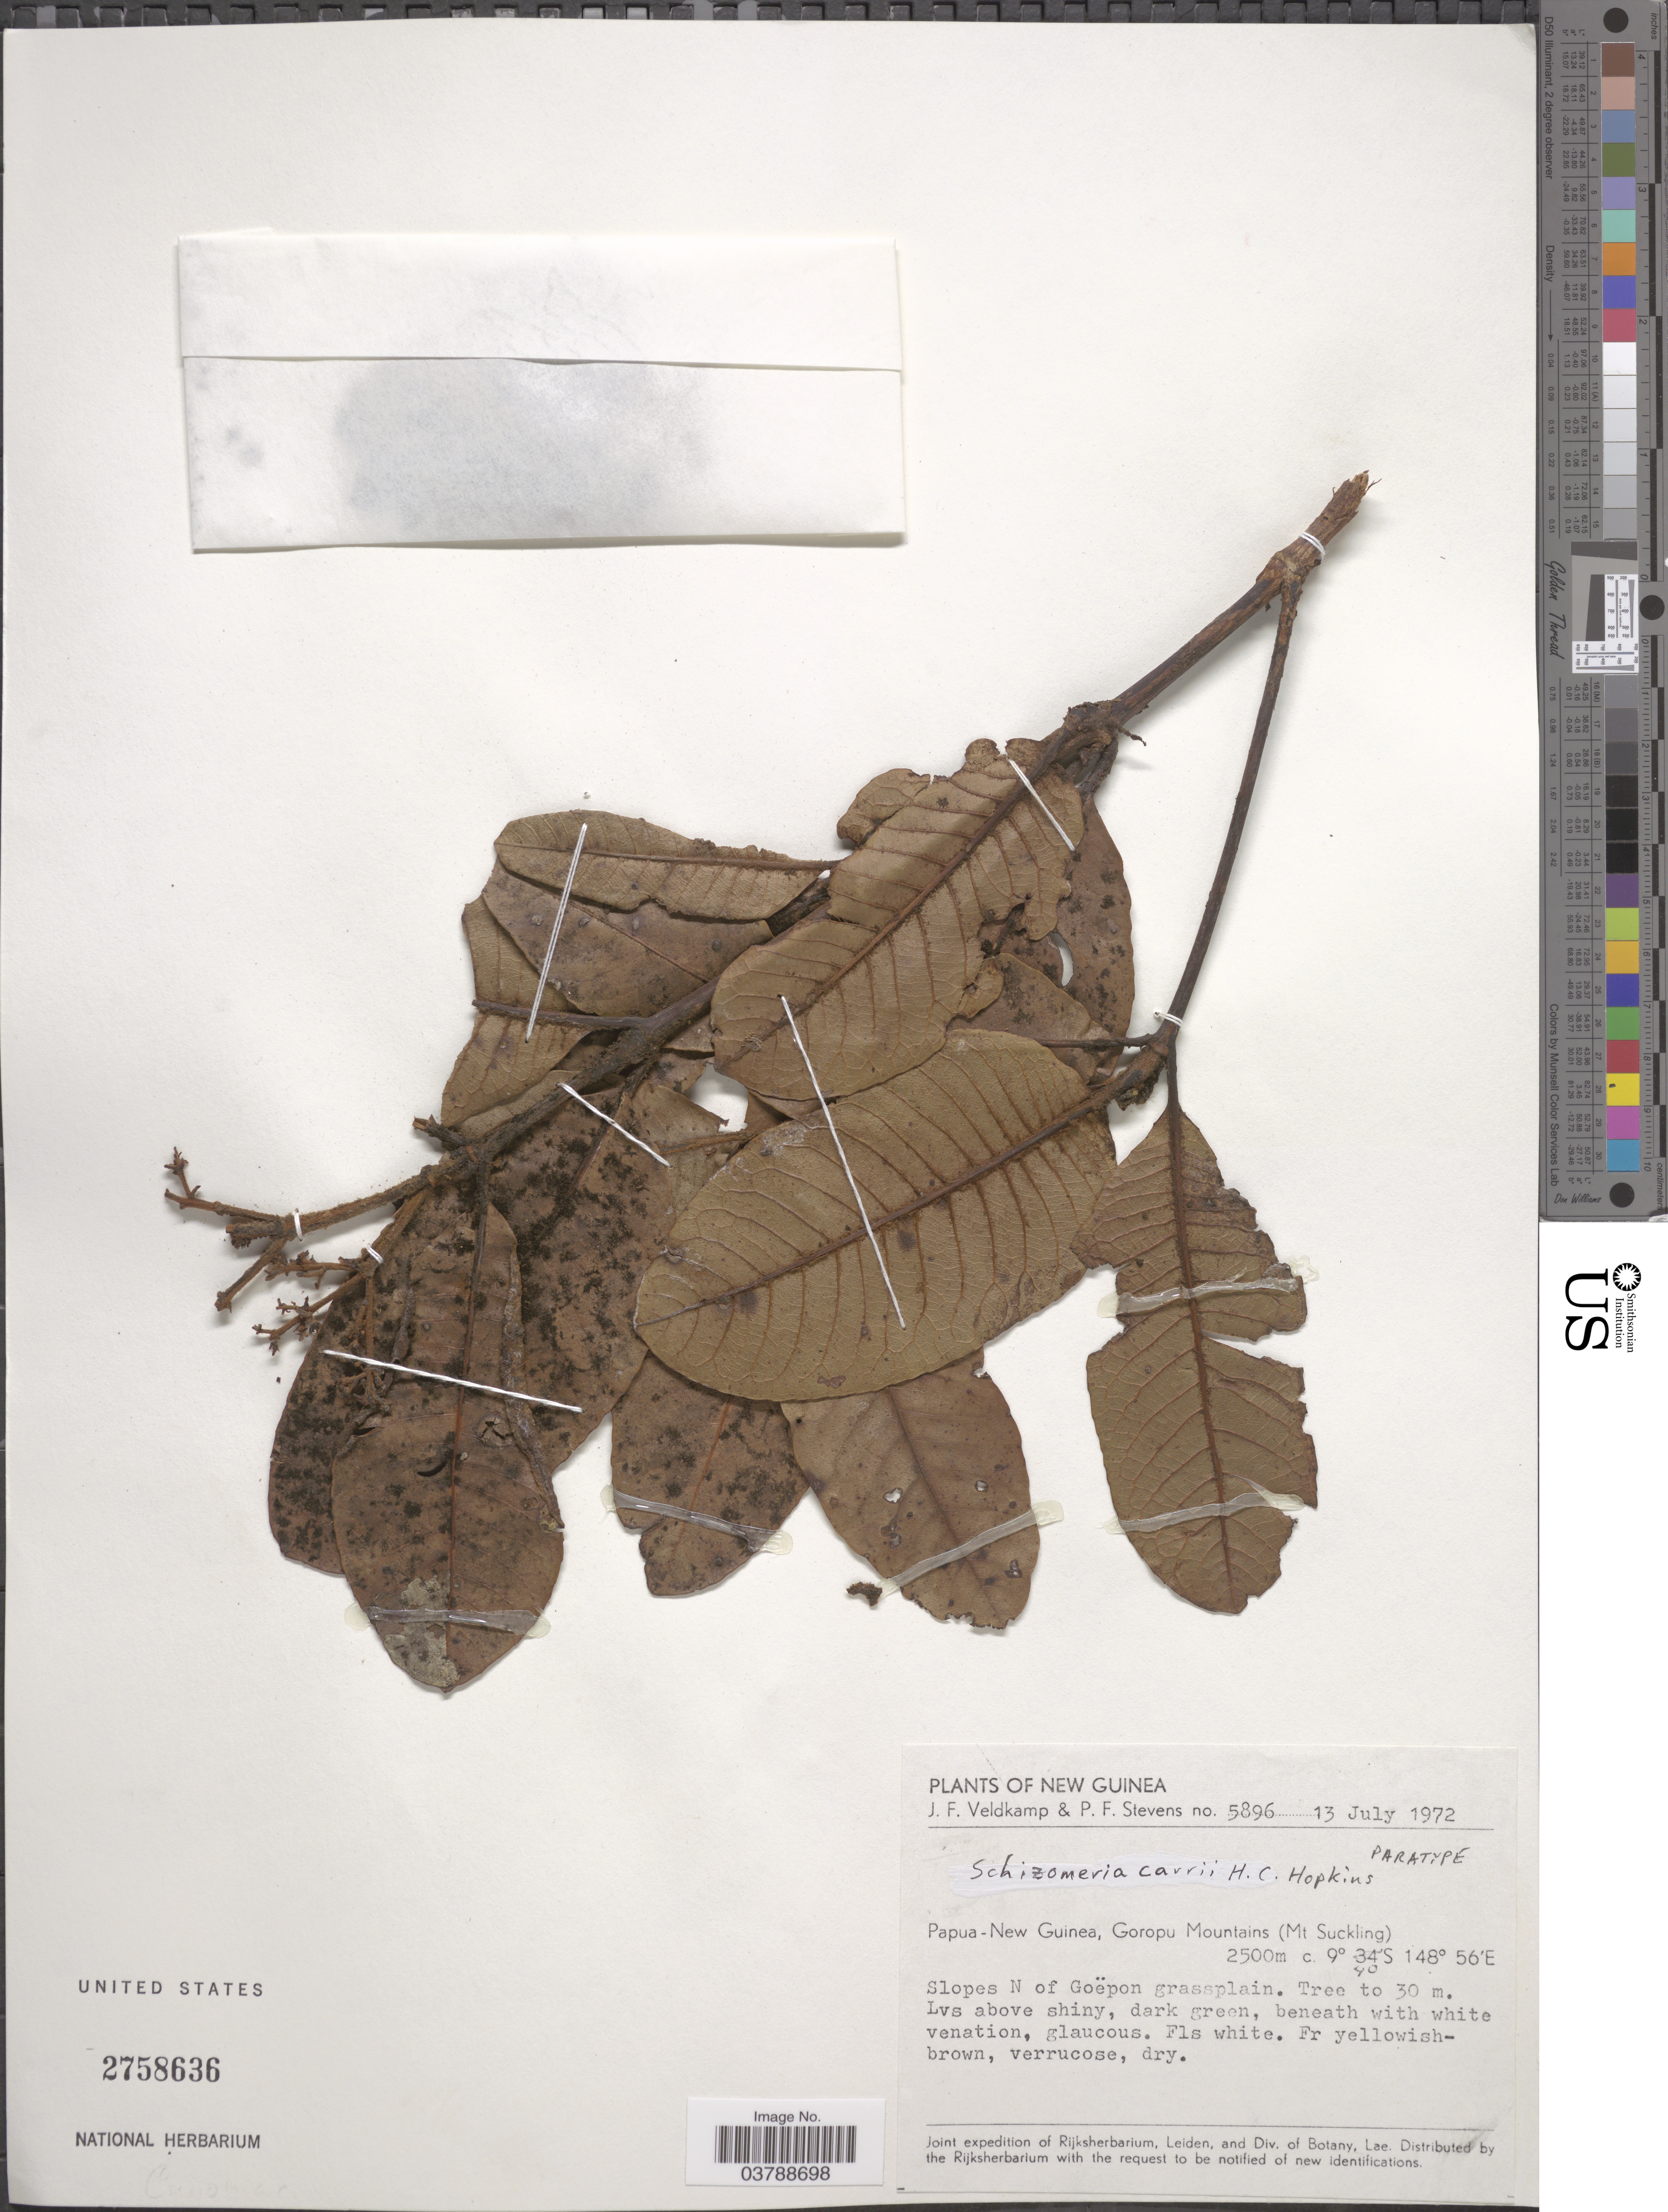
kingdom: Plantae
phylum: Tracheophyta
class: Magnoliopsida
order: Oxalidales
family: Cunoniaceae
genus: Schizomeria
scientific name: Schizomeria carrii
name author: H.C. Hopkins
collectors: J. F. Veldkamp & P. F. Stevens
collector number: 5896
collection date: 1972-07-13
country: Papua New Guinea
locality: New Guinea. Papua- New Guinea, Goropu Mountains ( Mt Suckling). Slopes N of Goëpon grassplain.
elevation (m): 2500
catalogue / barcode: US 2758636